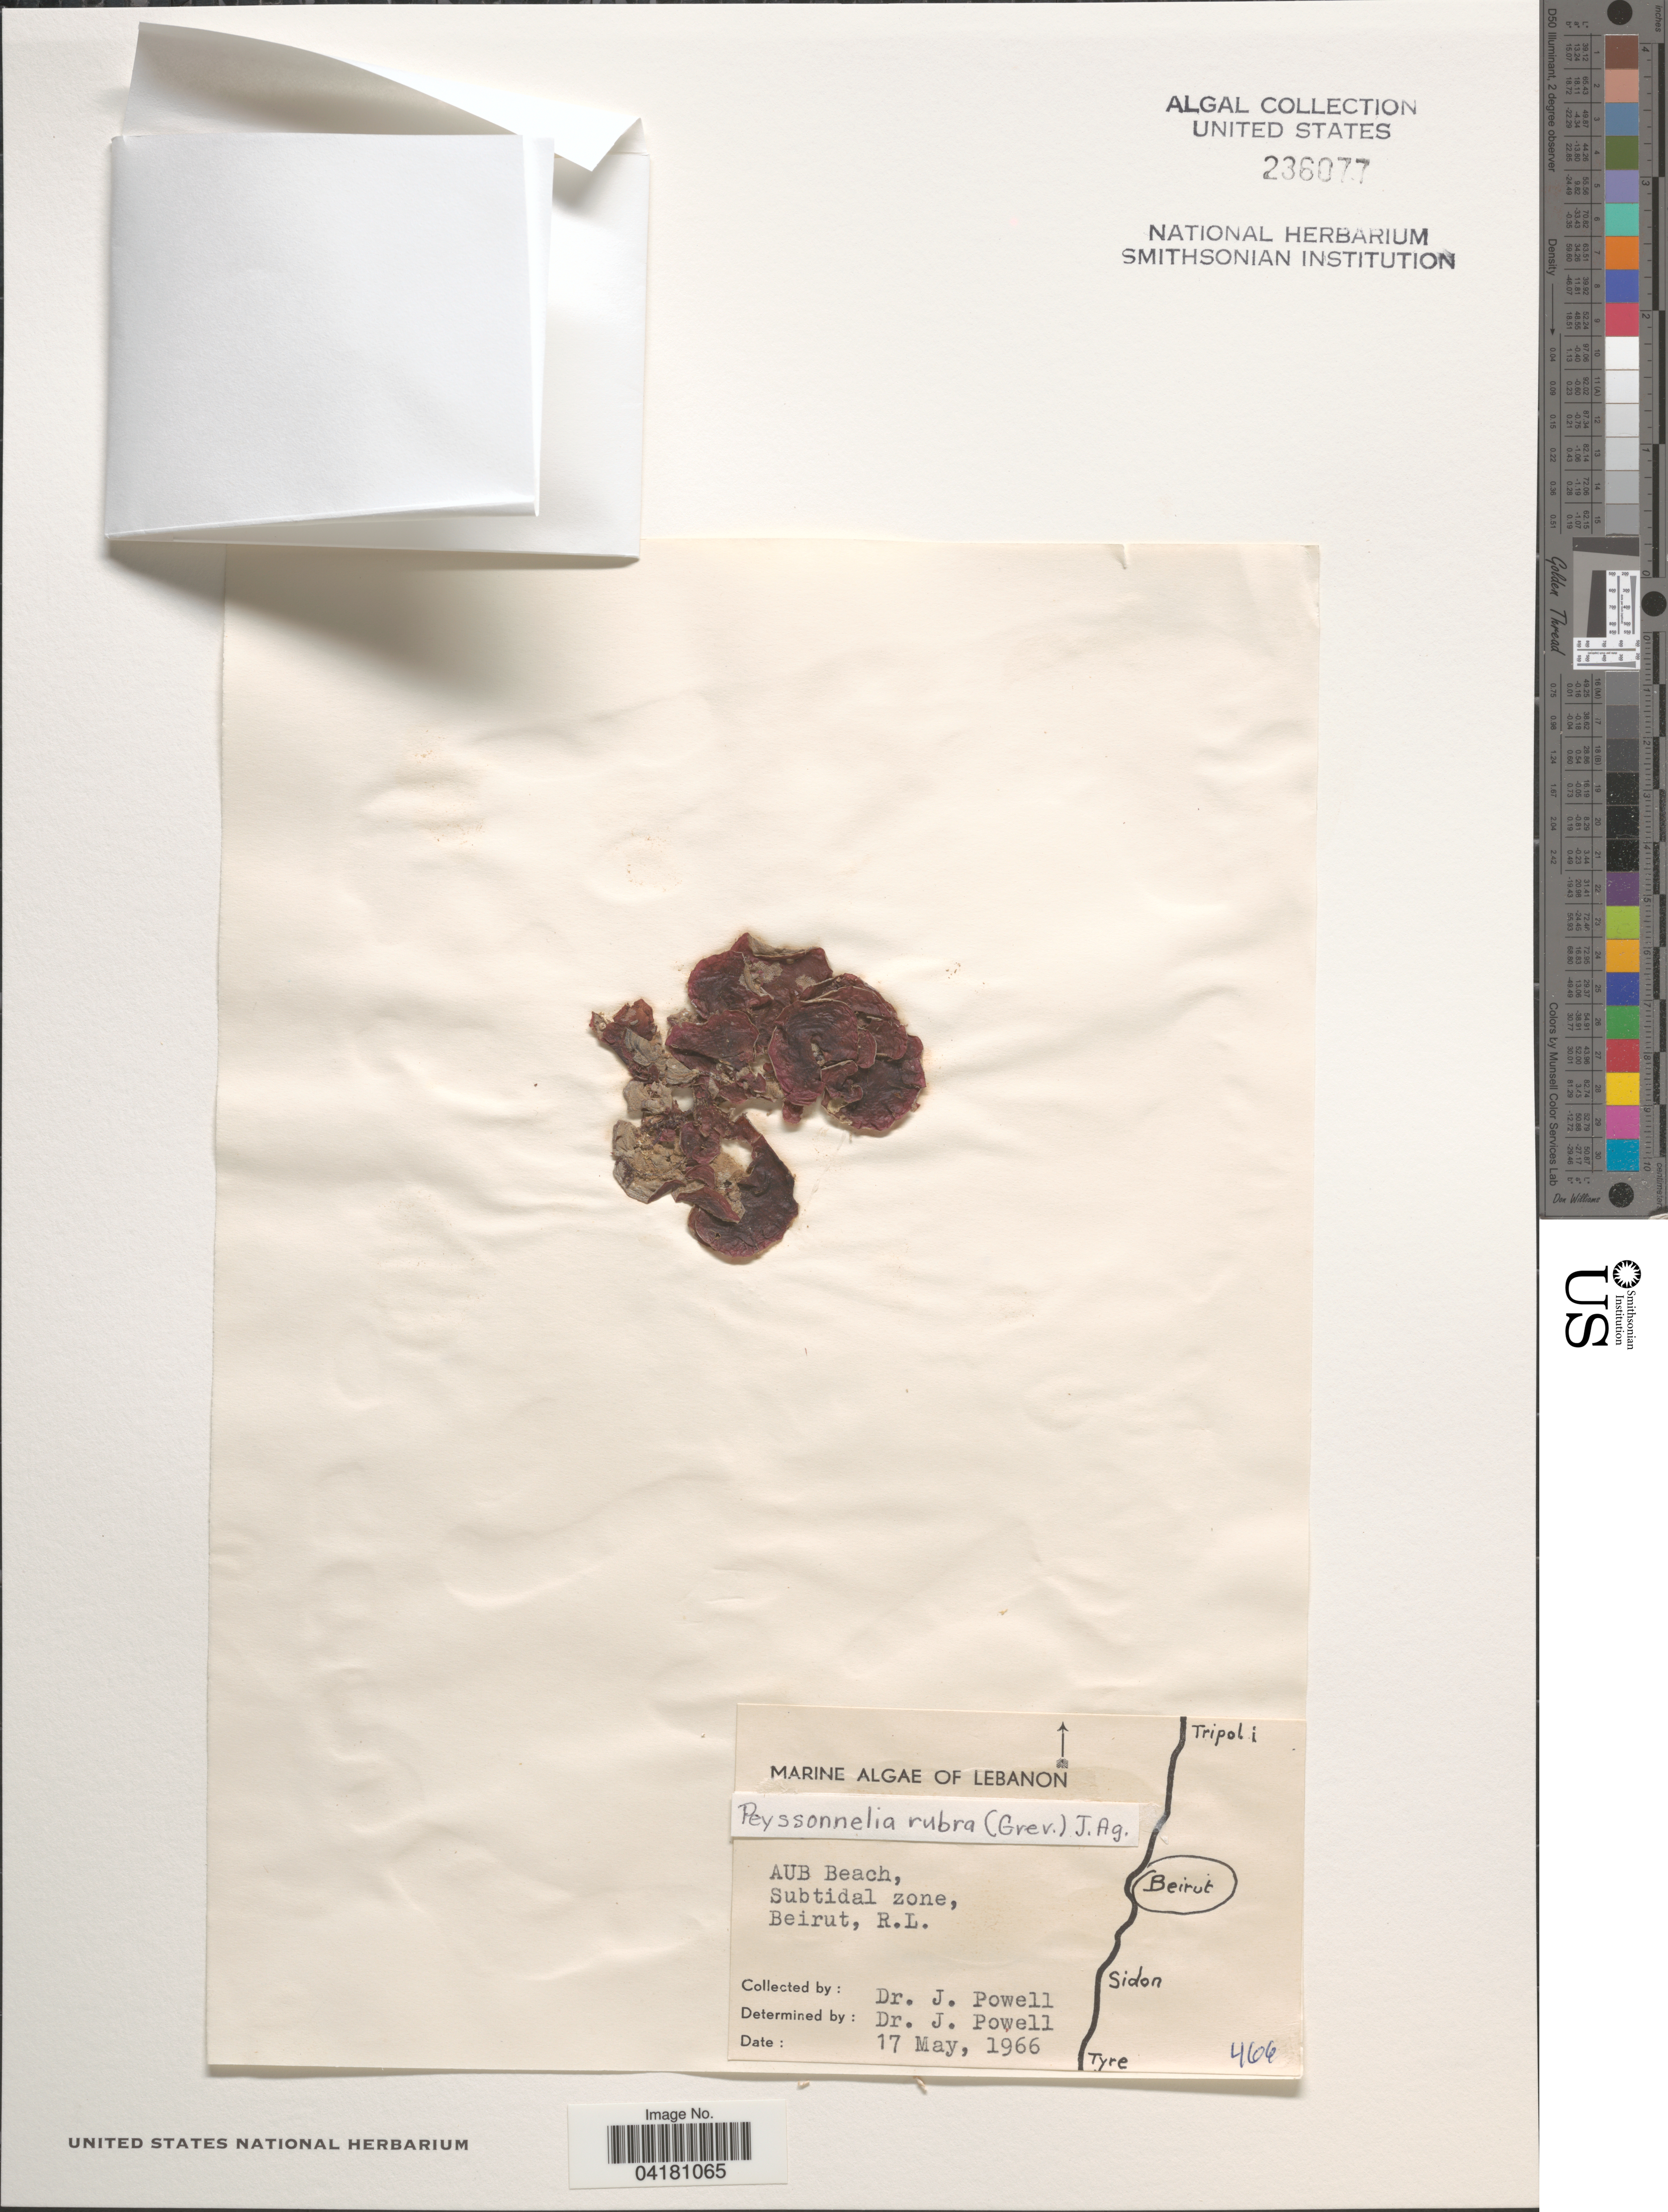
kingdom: Plantae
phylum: Rhodophyta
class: Florideophyceae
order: Peyssonneliales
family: Peyssonneliaceae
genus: Peyssonnelia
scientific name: Peyssonnelia rubra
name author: (Grev.) J. Agardh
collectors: J. Powell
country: Lebanon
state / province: Beyrouth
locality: AUB Beach, Subtidal zone, Beirut, R.L.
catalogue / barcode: US 236077